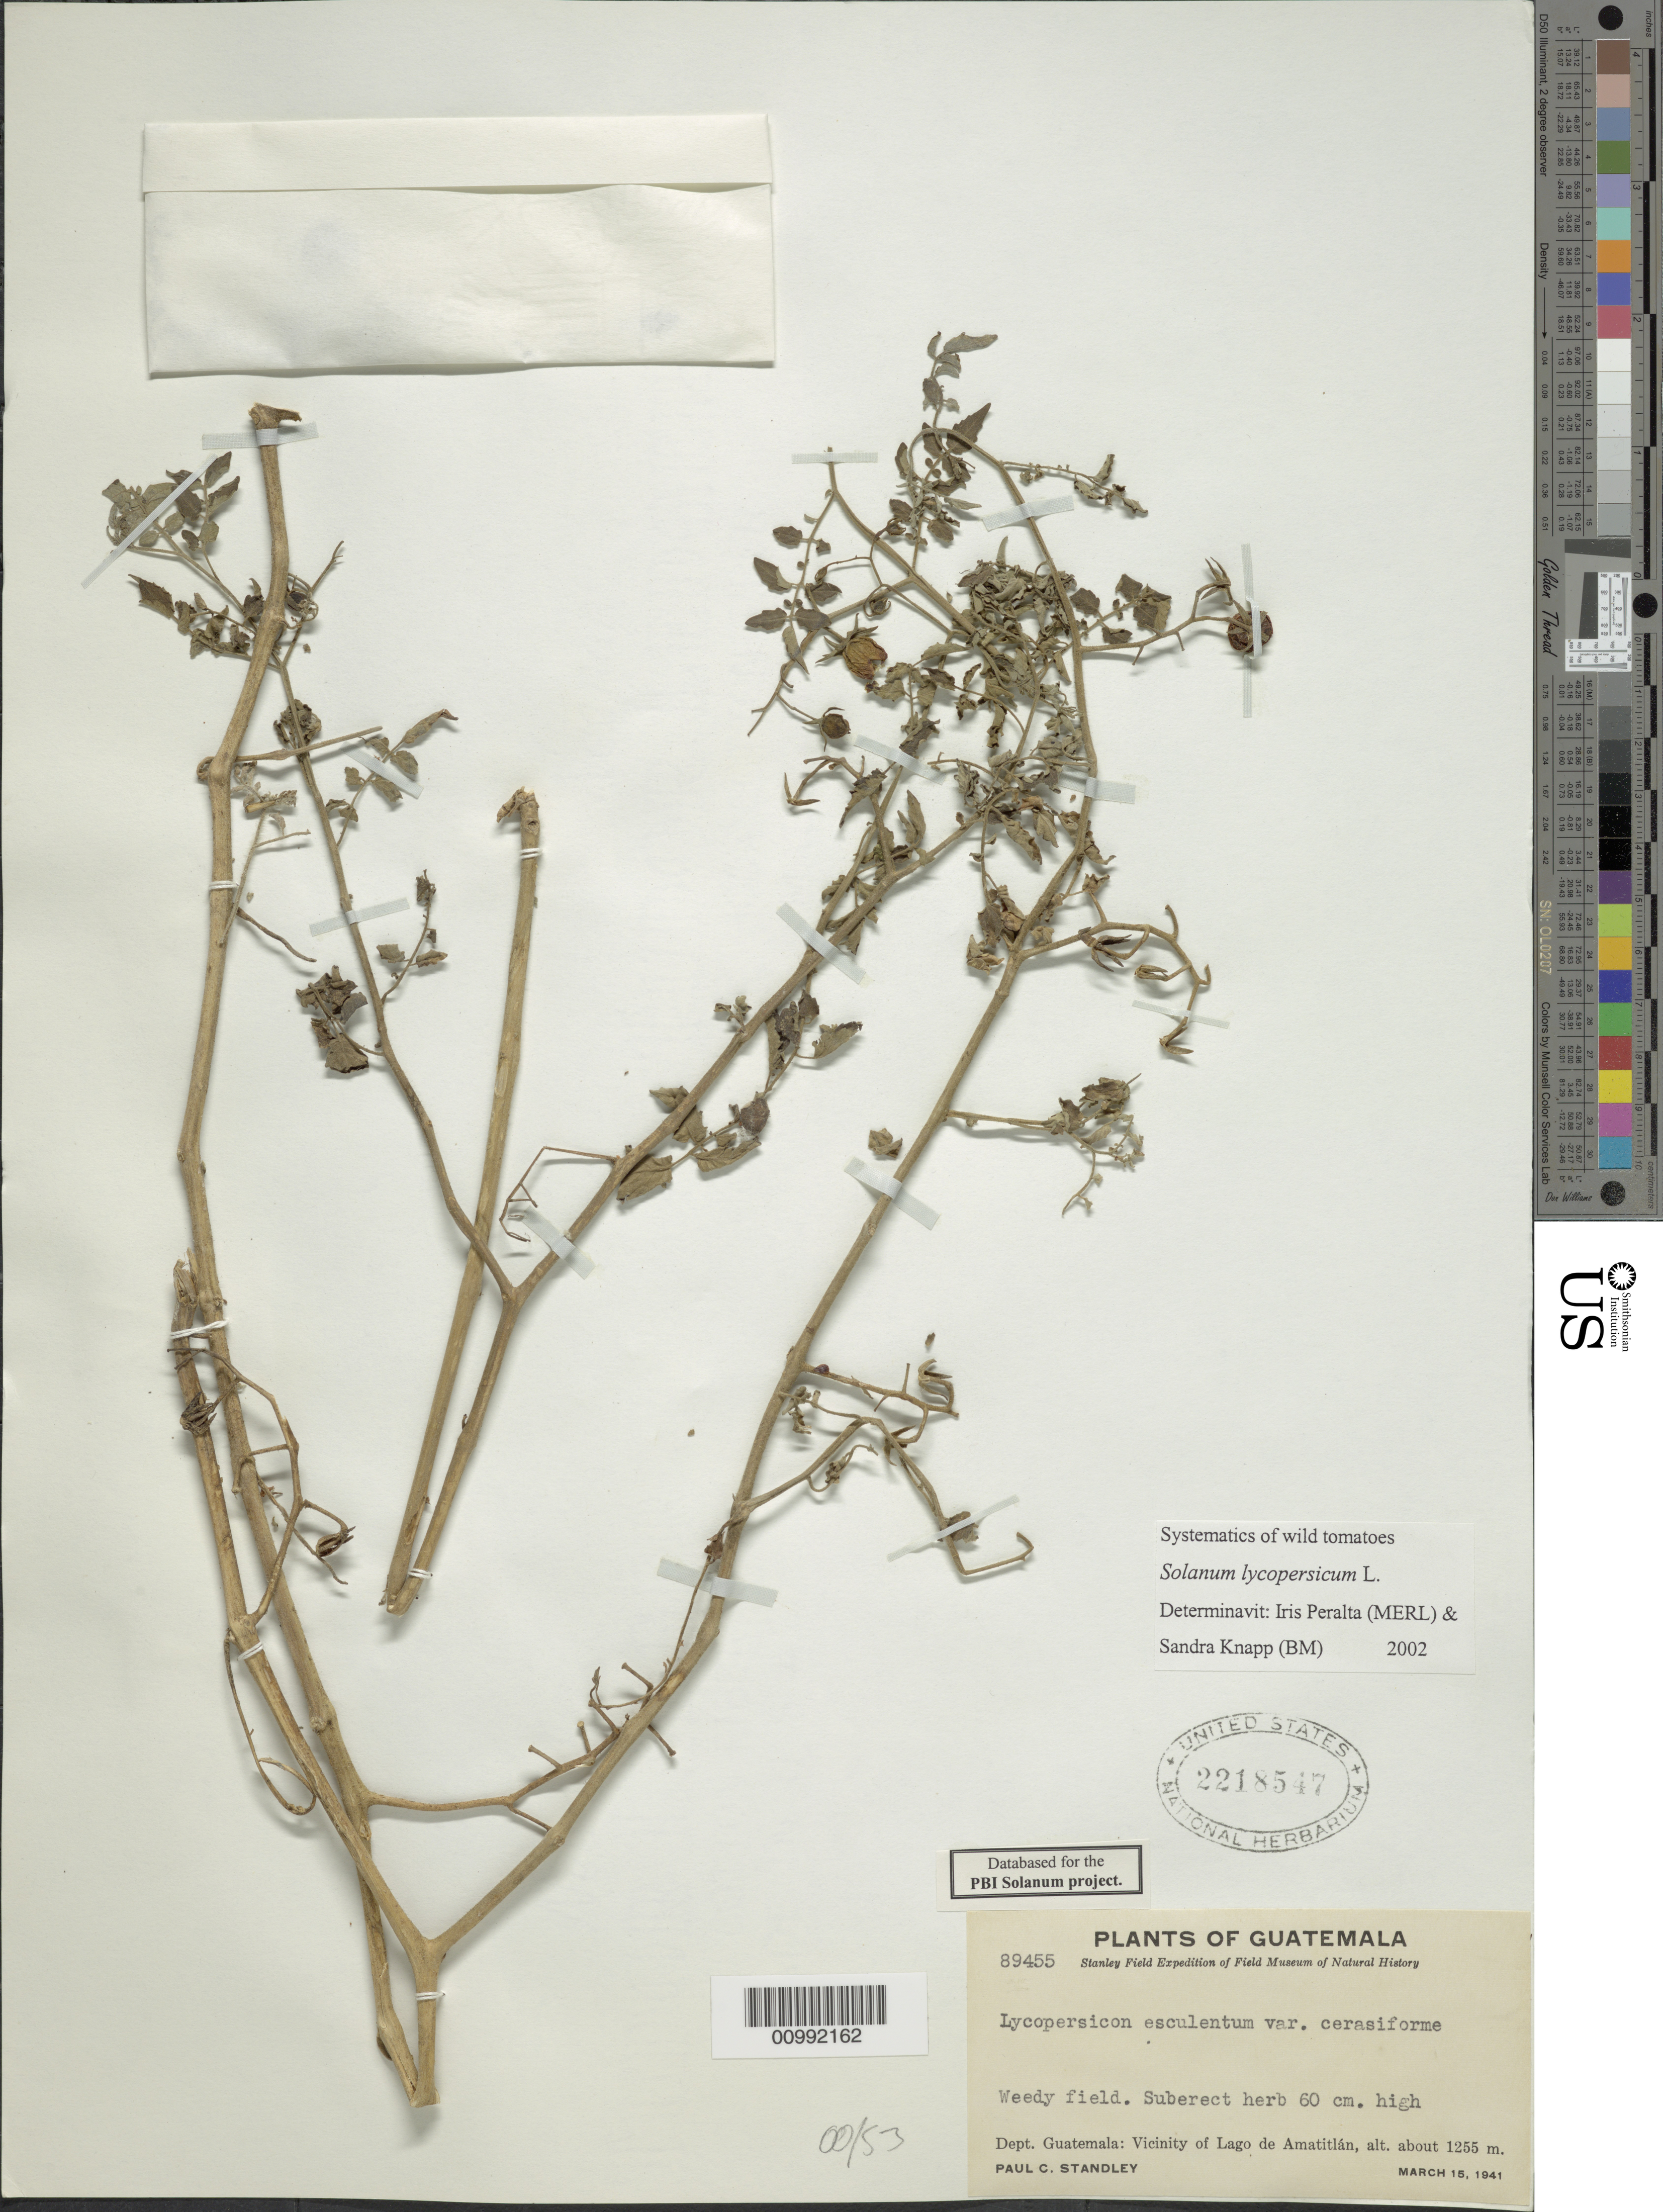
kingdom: Plantae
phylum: Tracheophyta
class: Magnoliopsida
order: Solanales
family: Solanaceae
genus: Solanum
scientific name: Solanum lycopersicum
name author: L.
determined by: Peralta, Iris E.; Knapp, S. D.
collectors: P. C. Standley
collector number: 89455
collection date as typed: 15 Mar 1941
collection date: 1941-03-15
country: Guatemala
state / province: Guatemala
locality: vicinity of Lago de Amatitlán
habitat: v: weedy field;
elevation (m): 1255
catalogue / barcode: US 2218547